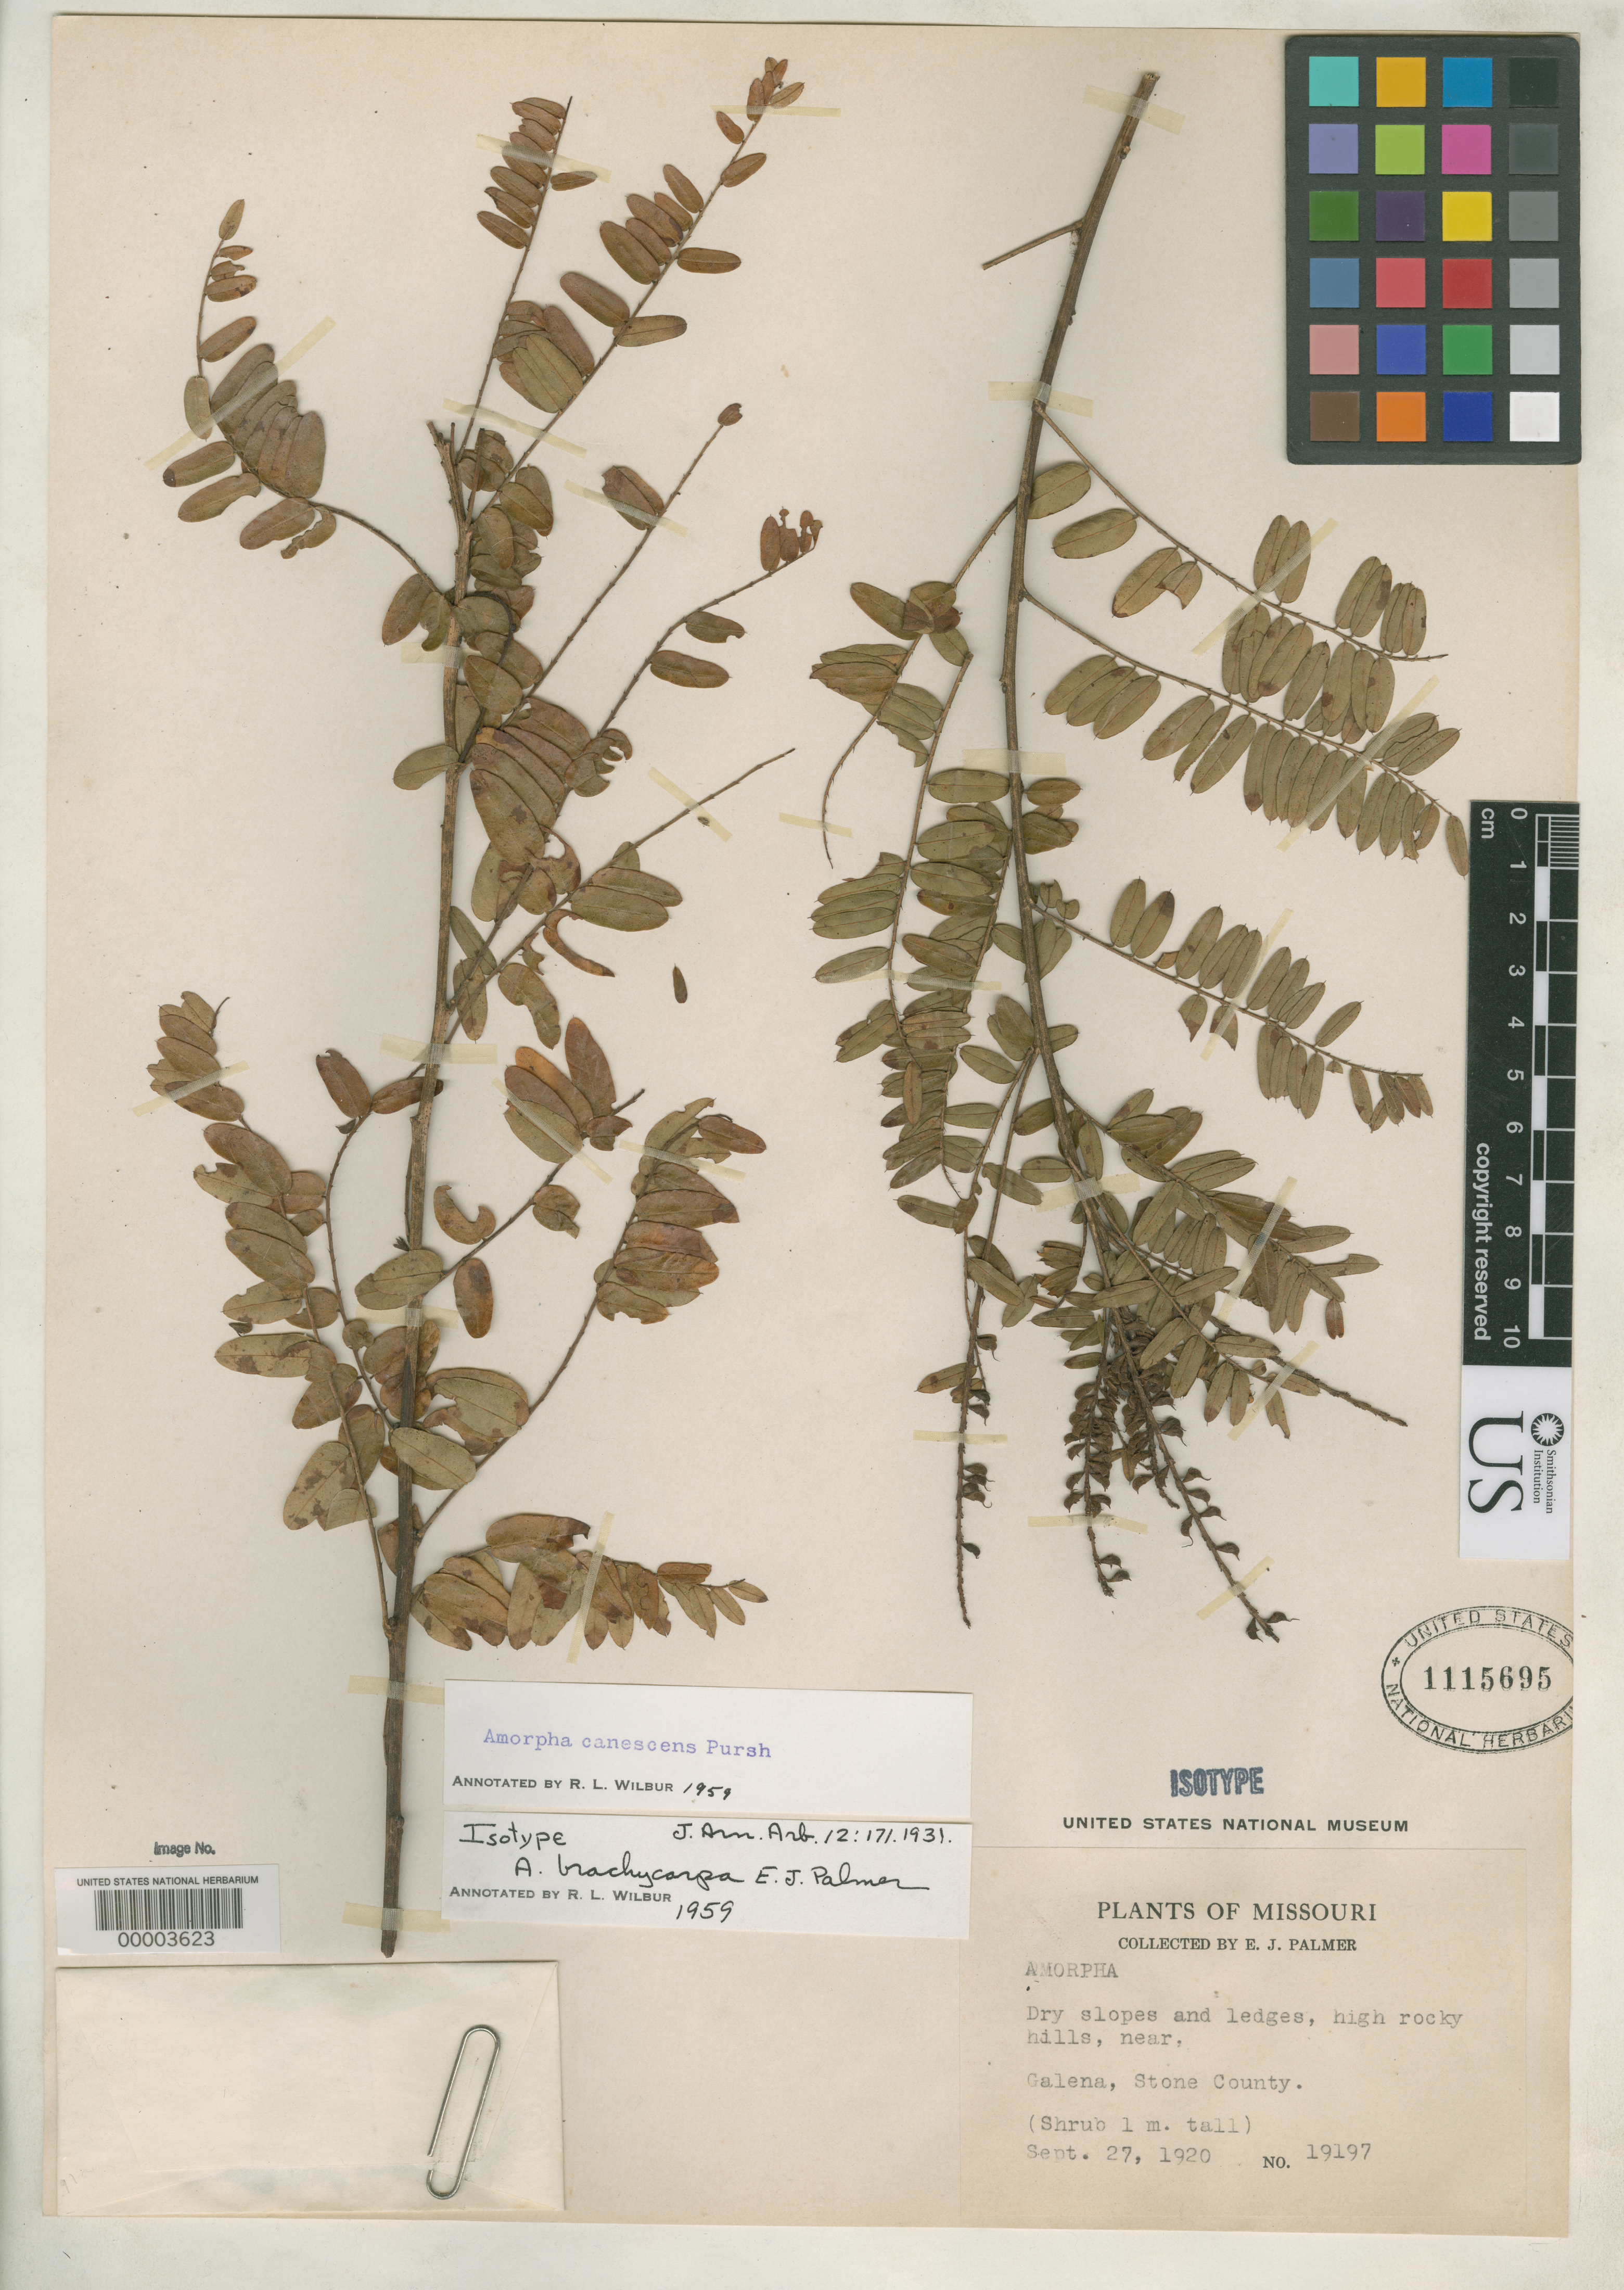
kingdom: Plantae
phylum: Tracheophyta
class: Magnoliopsida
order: Fabales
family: Fabaceae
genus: Amorpha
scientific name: Amorpha brachycarpa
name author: E.J. Palmer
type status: Isotype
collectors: E. J. Palmer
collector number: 19197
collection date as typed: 27 Sep 1920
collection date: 1920-09-27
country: United States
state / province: Missouri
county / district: Stone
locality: Near Galena.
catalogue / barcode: US 1115695